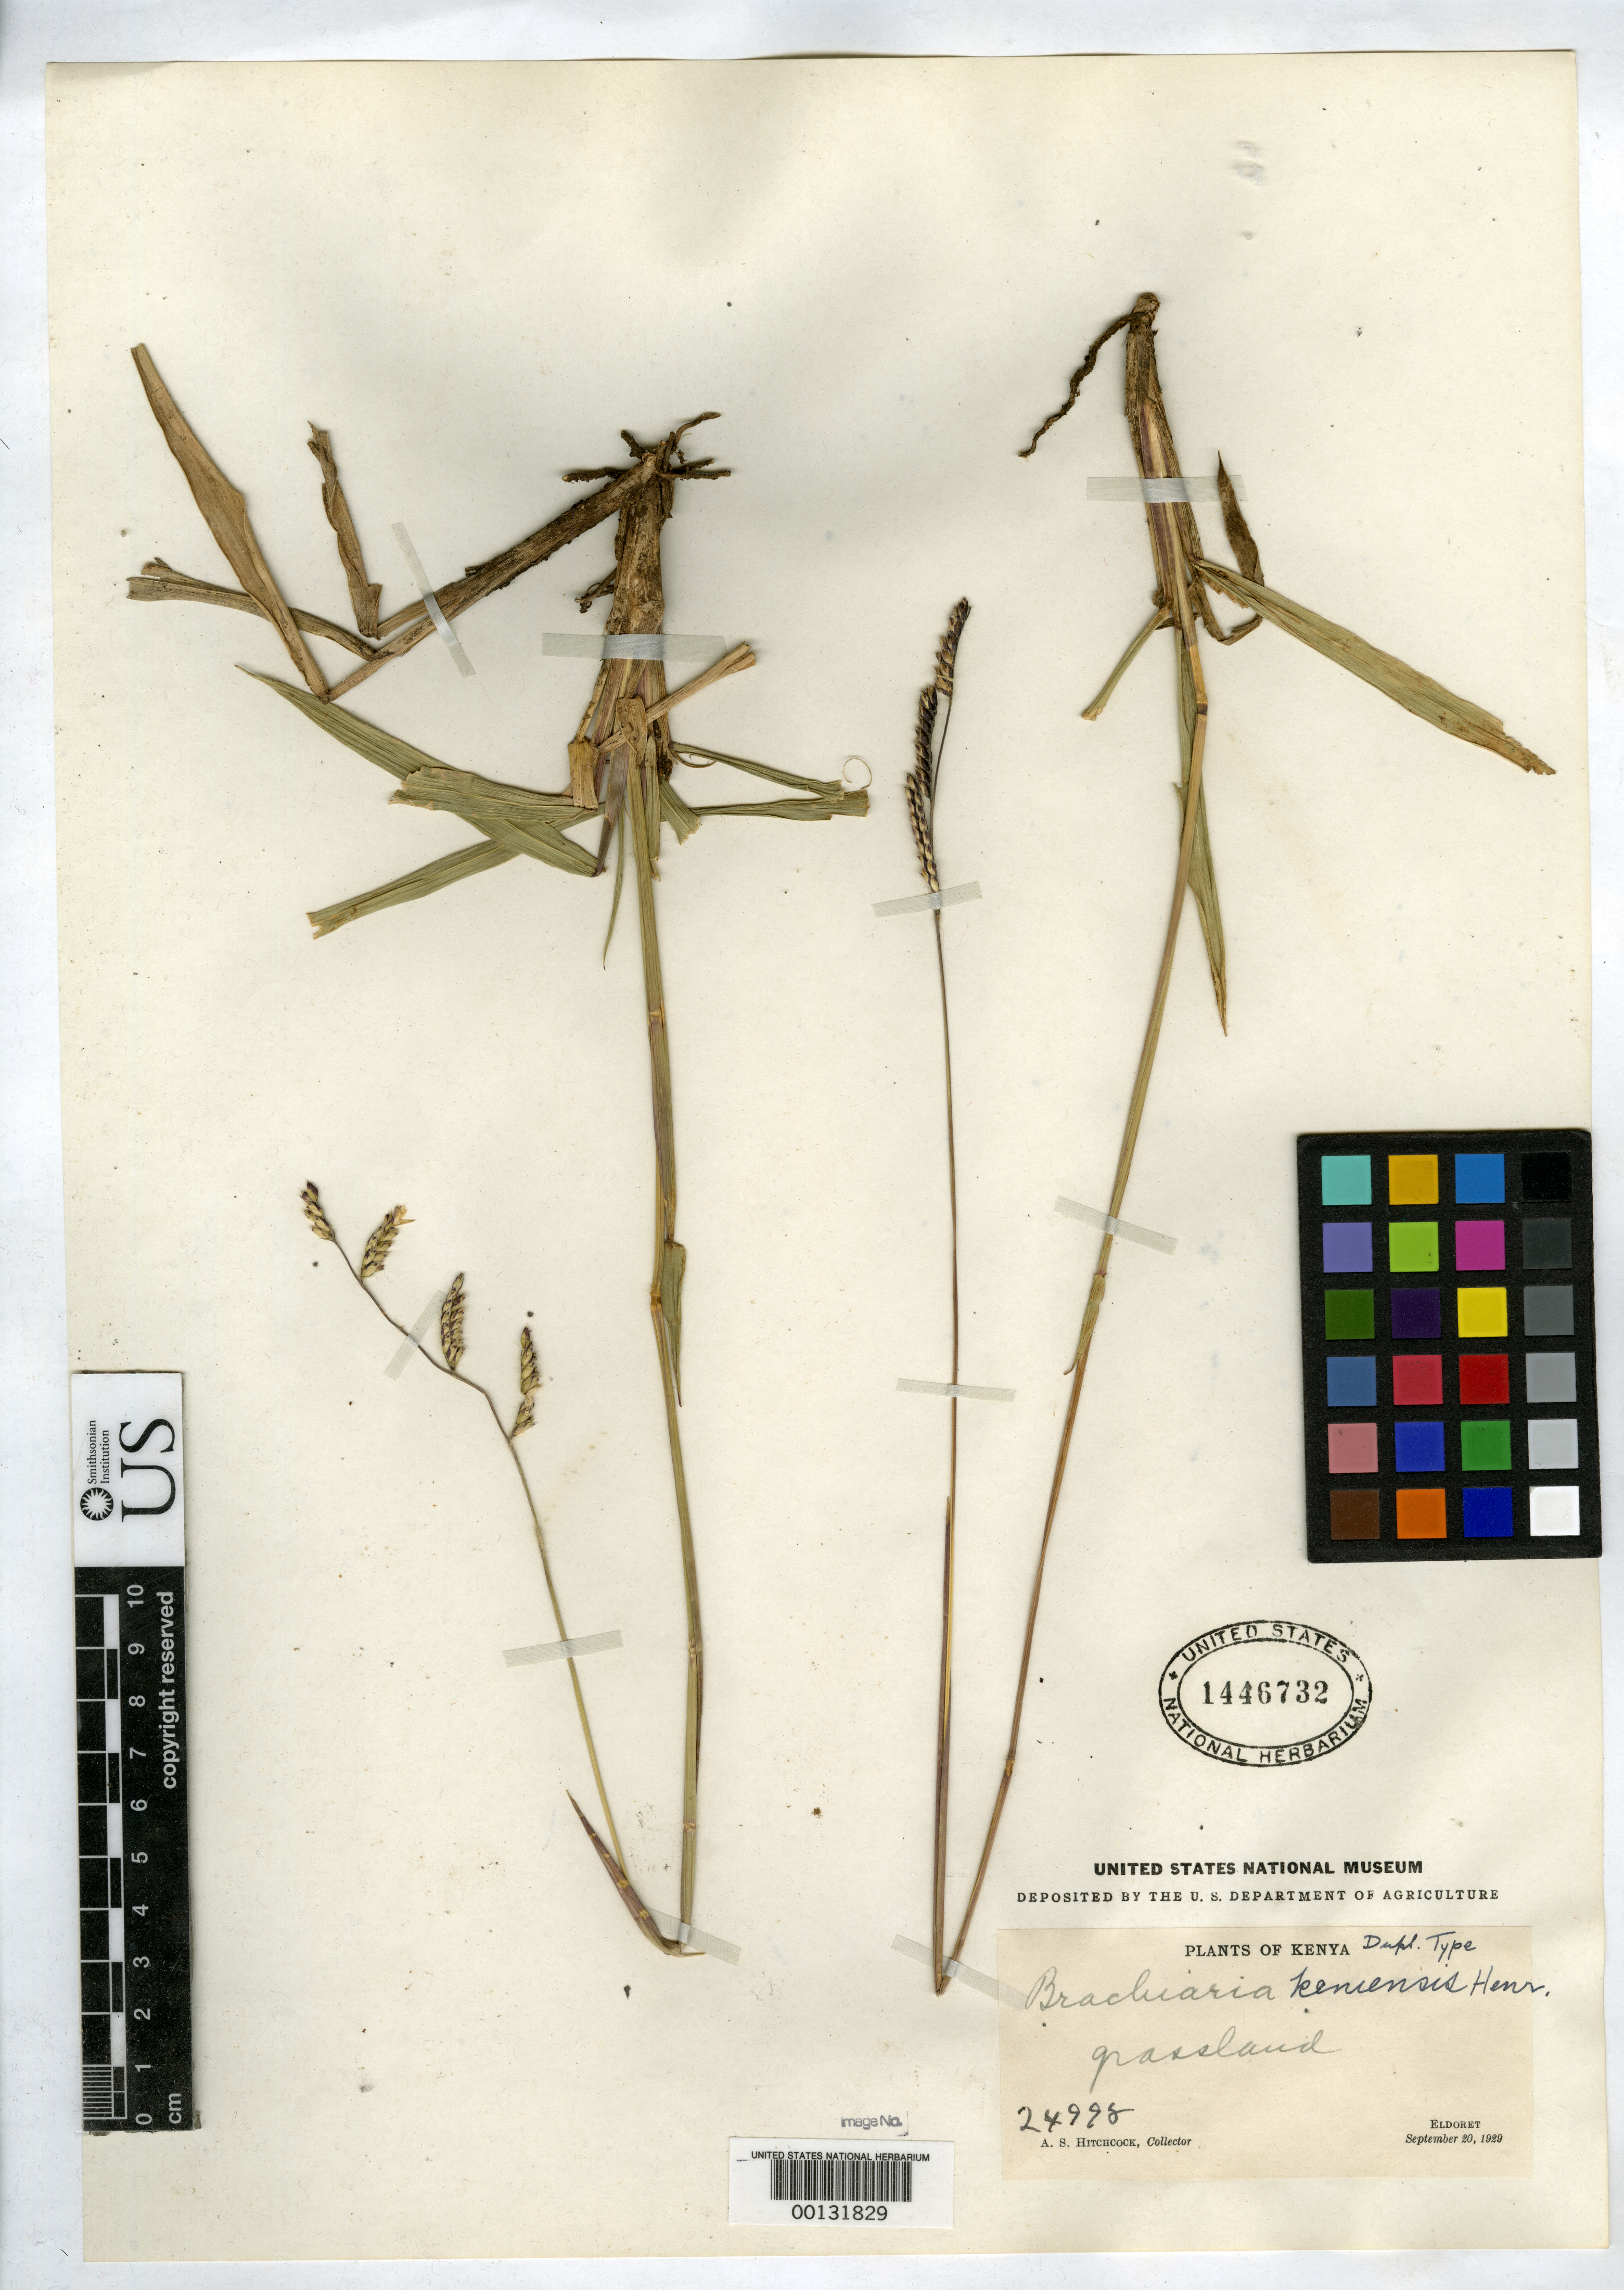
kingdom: Plantae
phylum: Tracheophyta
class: Liliopsida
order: Poales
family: Poaceae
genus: Brachiaria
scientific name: Brachiaria keniensis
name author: Henr.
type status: Isotype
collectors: A. S. Hitchcock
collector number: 24998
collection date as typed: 20 Sep 1929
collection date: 1929-09-20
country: Kenya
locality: Eldoret, kenya colony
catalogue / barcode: US 1446732